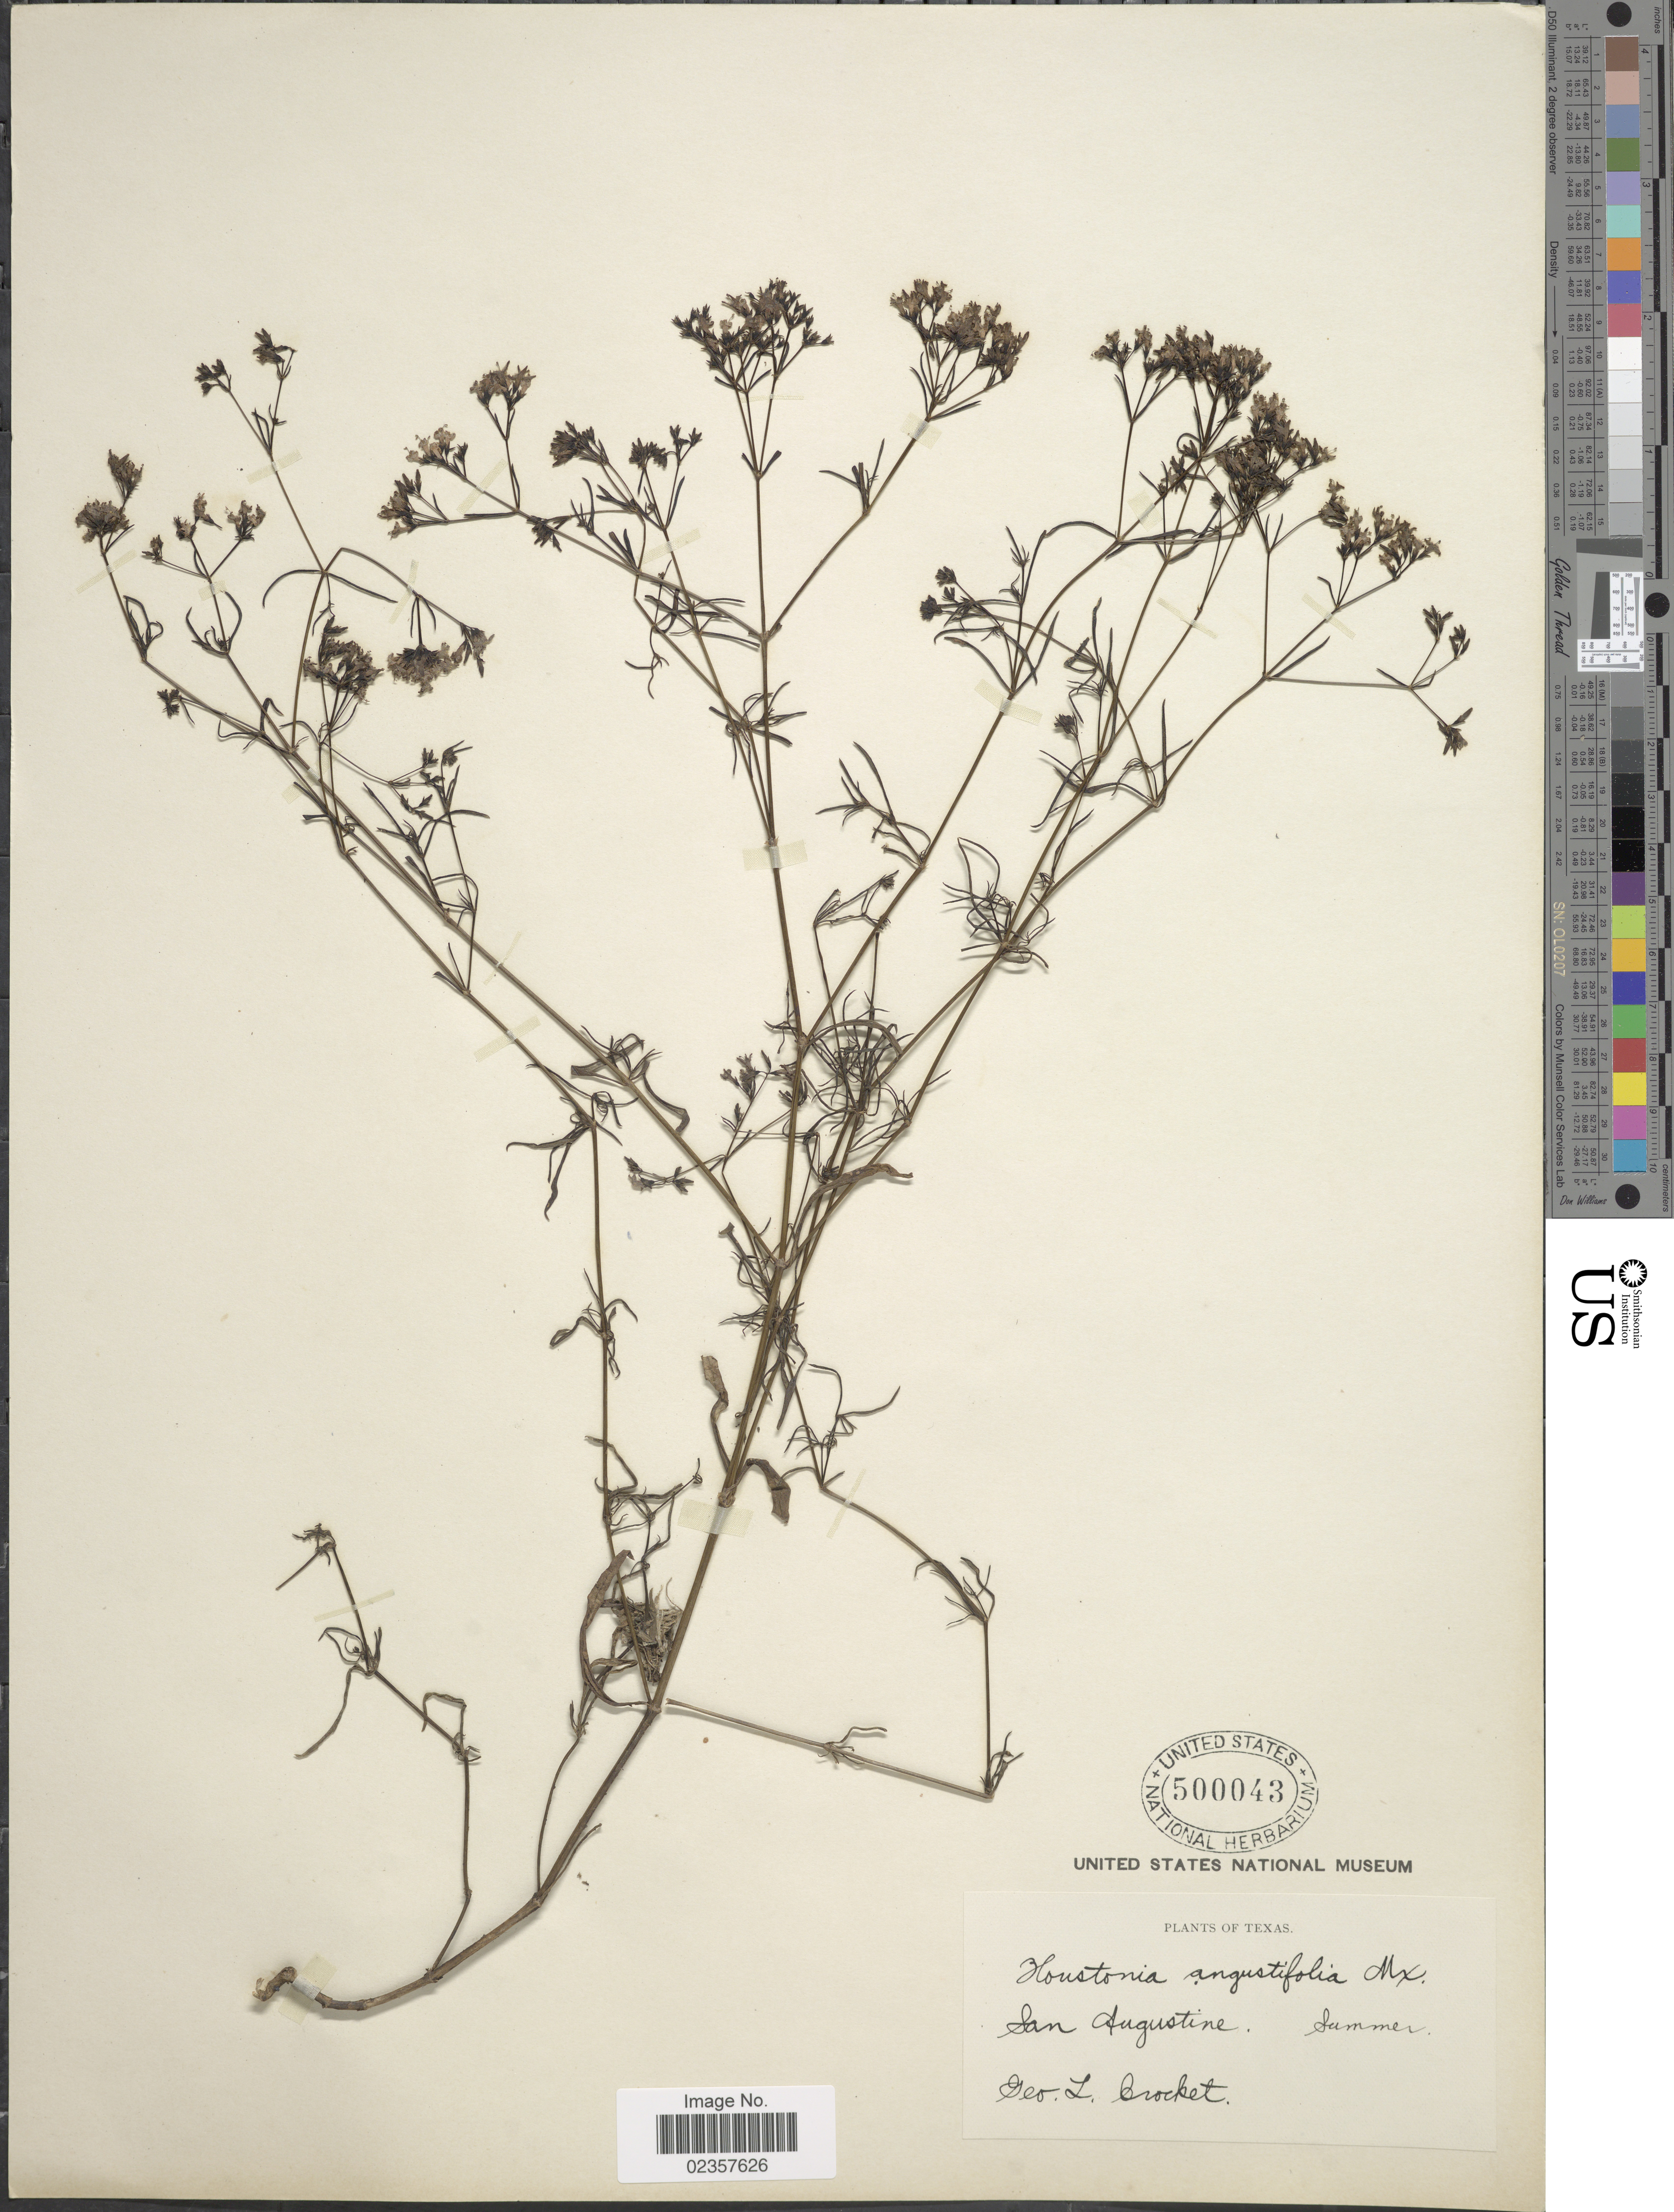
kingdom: Plantae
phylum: Tracheophyta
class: Magnoliopsida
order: Gentianales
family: Rubiaceae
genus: Houstonia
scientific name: Houstonia nigricans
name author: (Lam.) Fernald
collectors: G. Crocket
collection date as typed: Summer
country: United States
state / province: Texas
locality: San Augustine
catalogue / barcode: US 500043